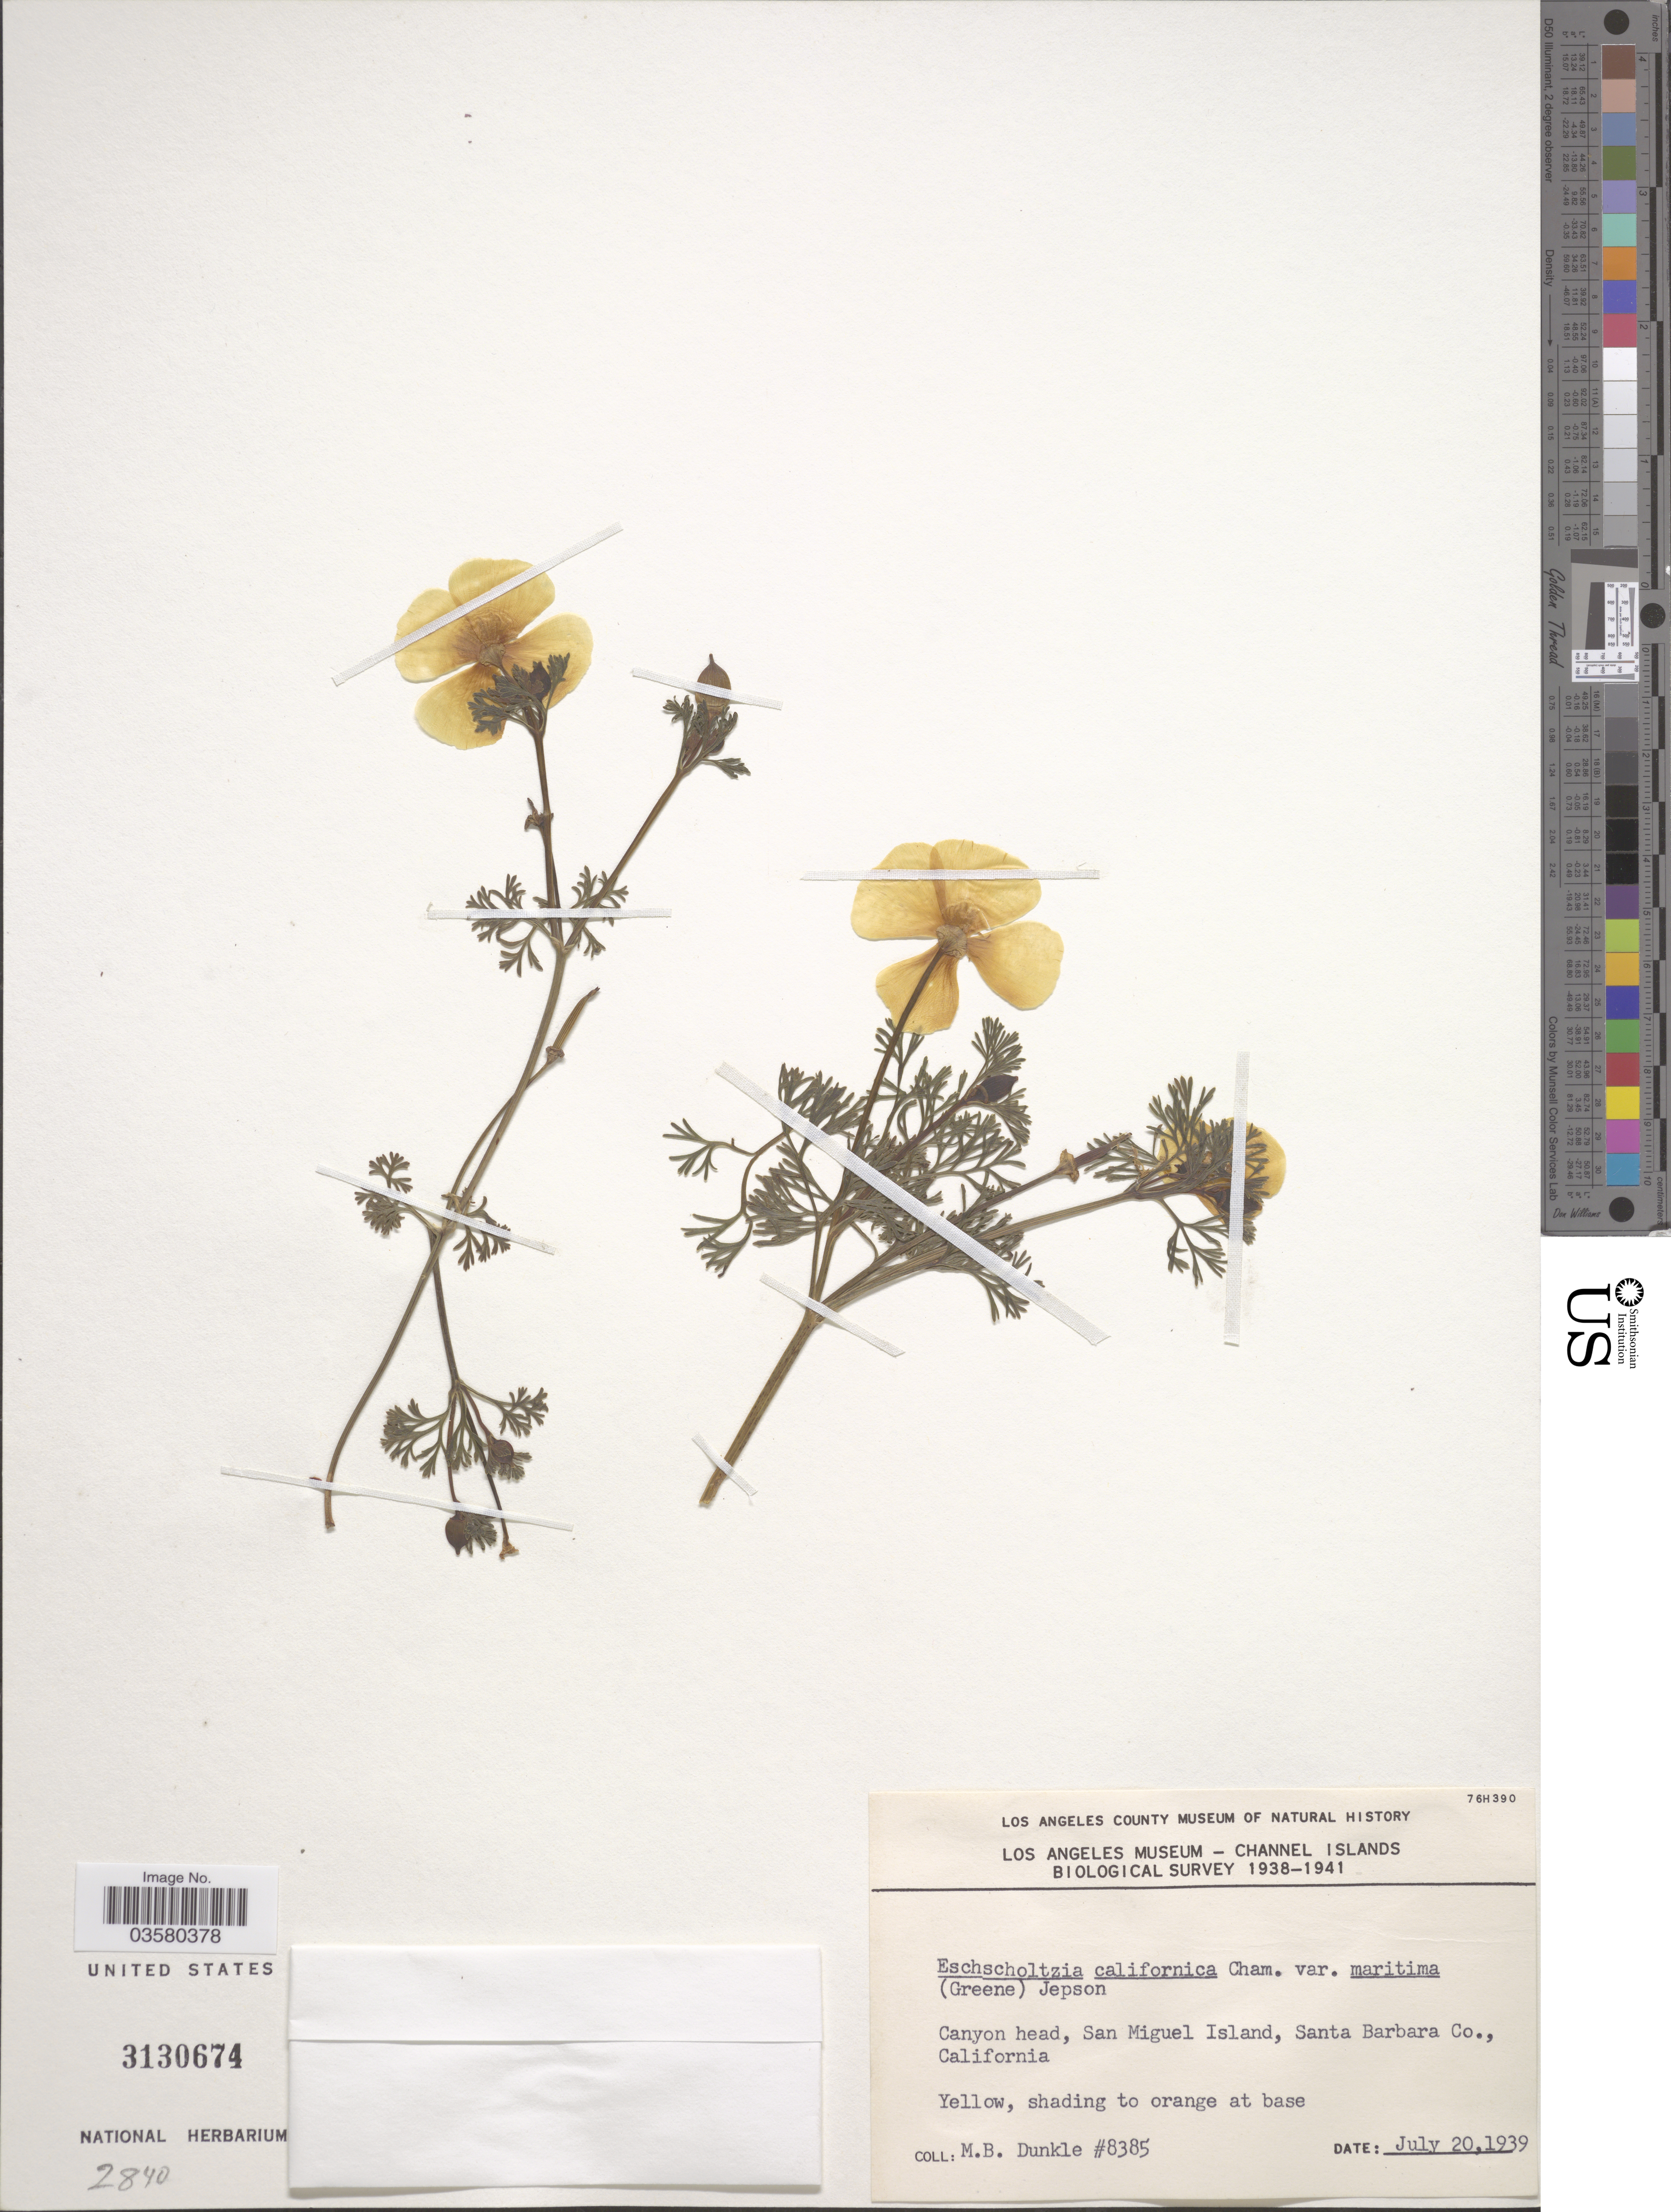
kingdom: Plantae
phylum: Tracheophyta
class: Magnoliopsida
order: Ranunculales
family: Papaveraceae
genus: Eschscholzia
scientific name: Eschscholzia californica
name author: Cham.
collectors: M. Dunkle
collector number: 8385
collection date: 1939-07-20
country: United States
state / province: California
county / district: Santa Barbara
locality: Canyon head, San Miguel Island, Santa Barbara Co.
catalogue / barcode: US 3130674